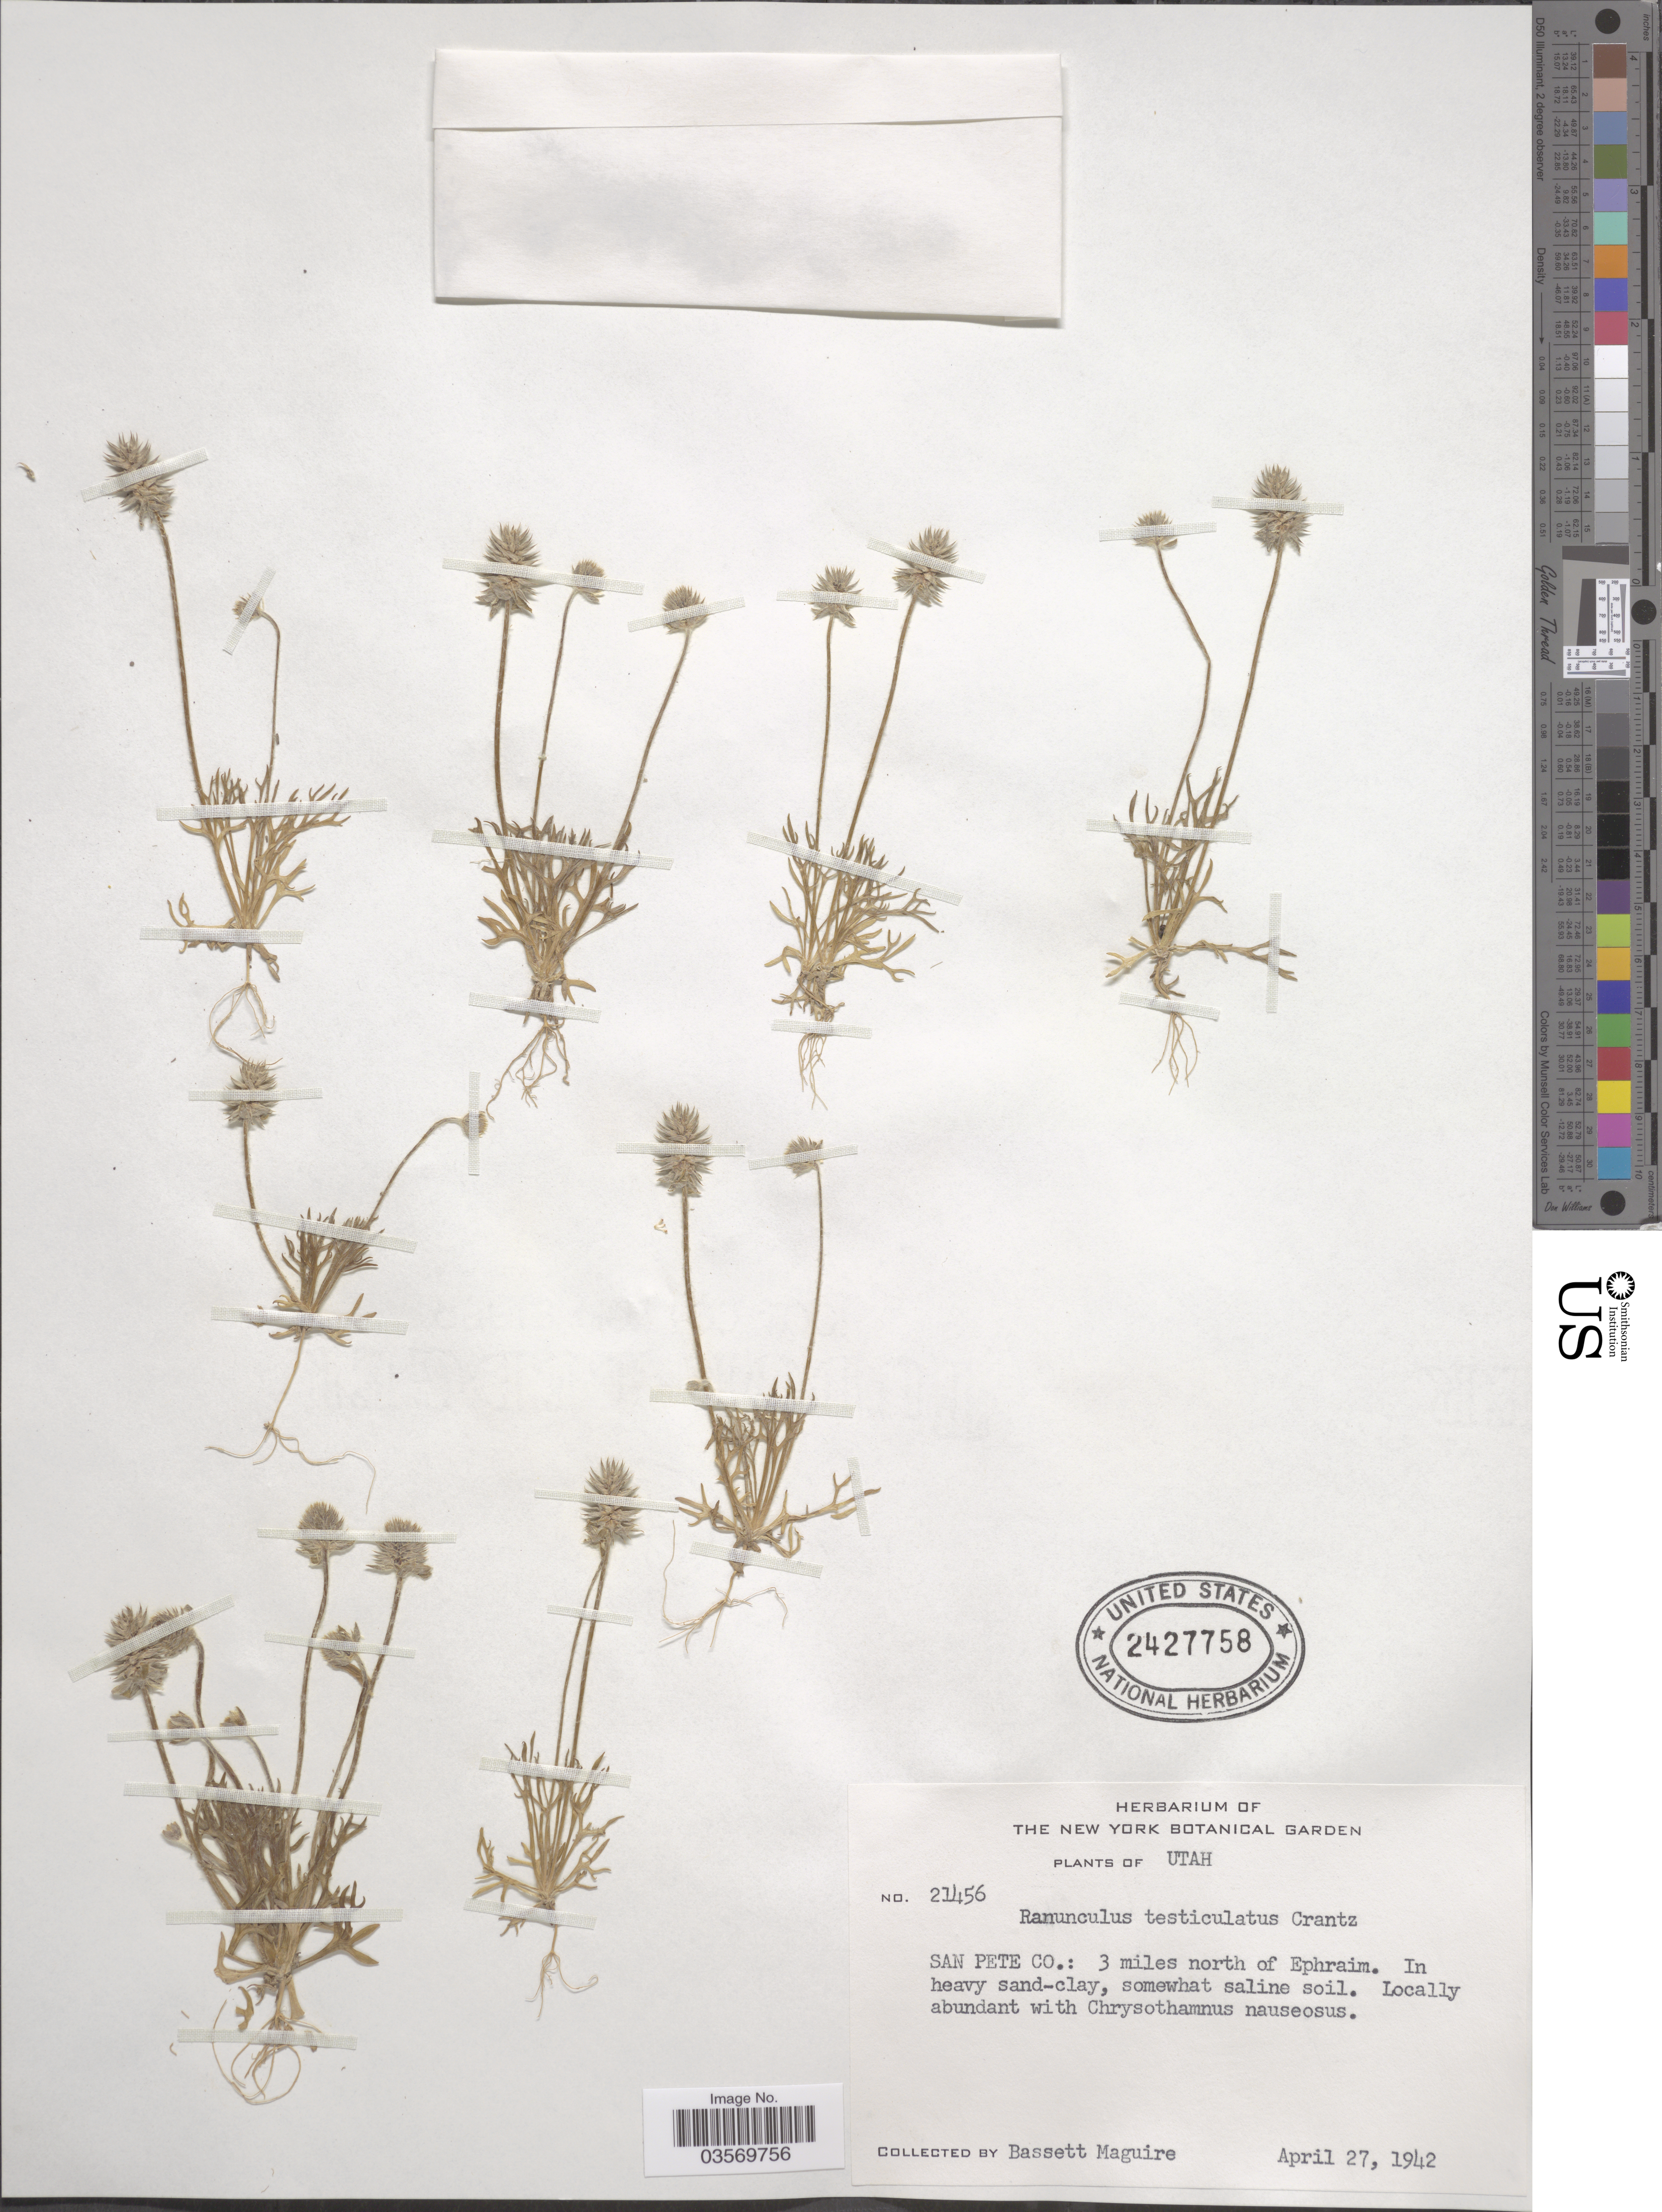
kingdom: Plantae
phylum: Tracheophyta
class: Magnoliopsida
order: Ranunculales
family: Ranunculaceae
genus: Ranunculus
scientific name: Ranunculus testiculatus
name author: Crantz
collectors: B. Maguire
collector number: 21456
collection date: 1942-04-27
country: United States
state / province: Utah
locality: San Pete Co.: 3 miles north of Ephraim.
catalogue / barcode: US 2427758